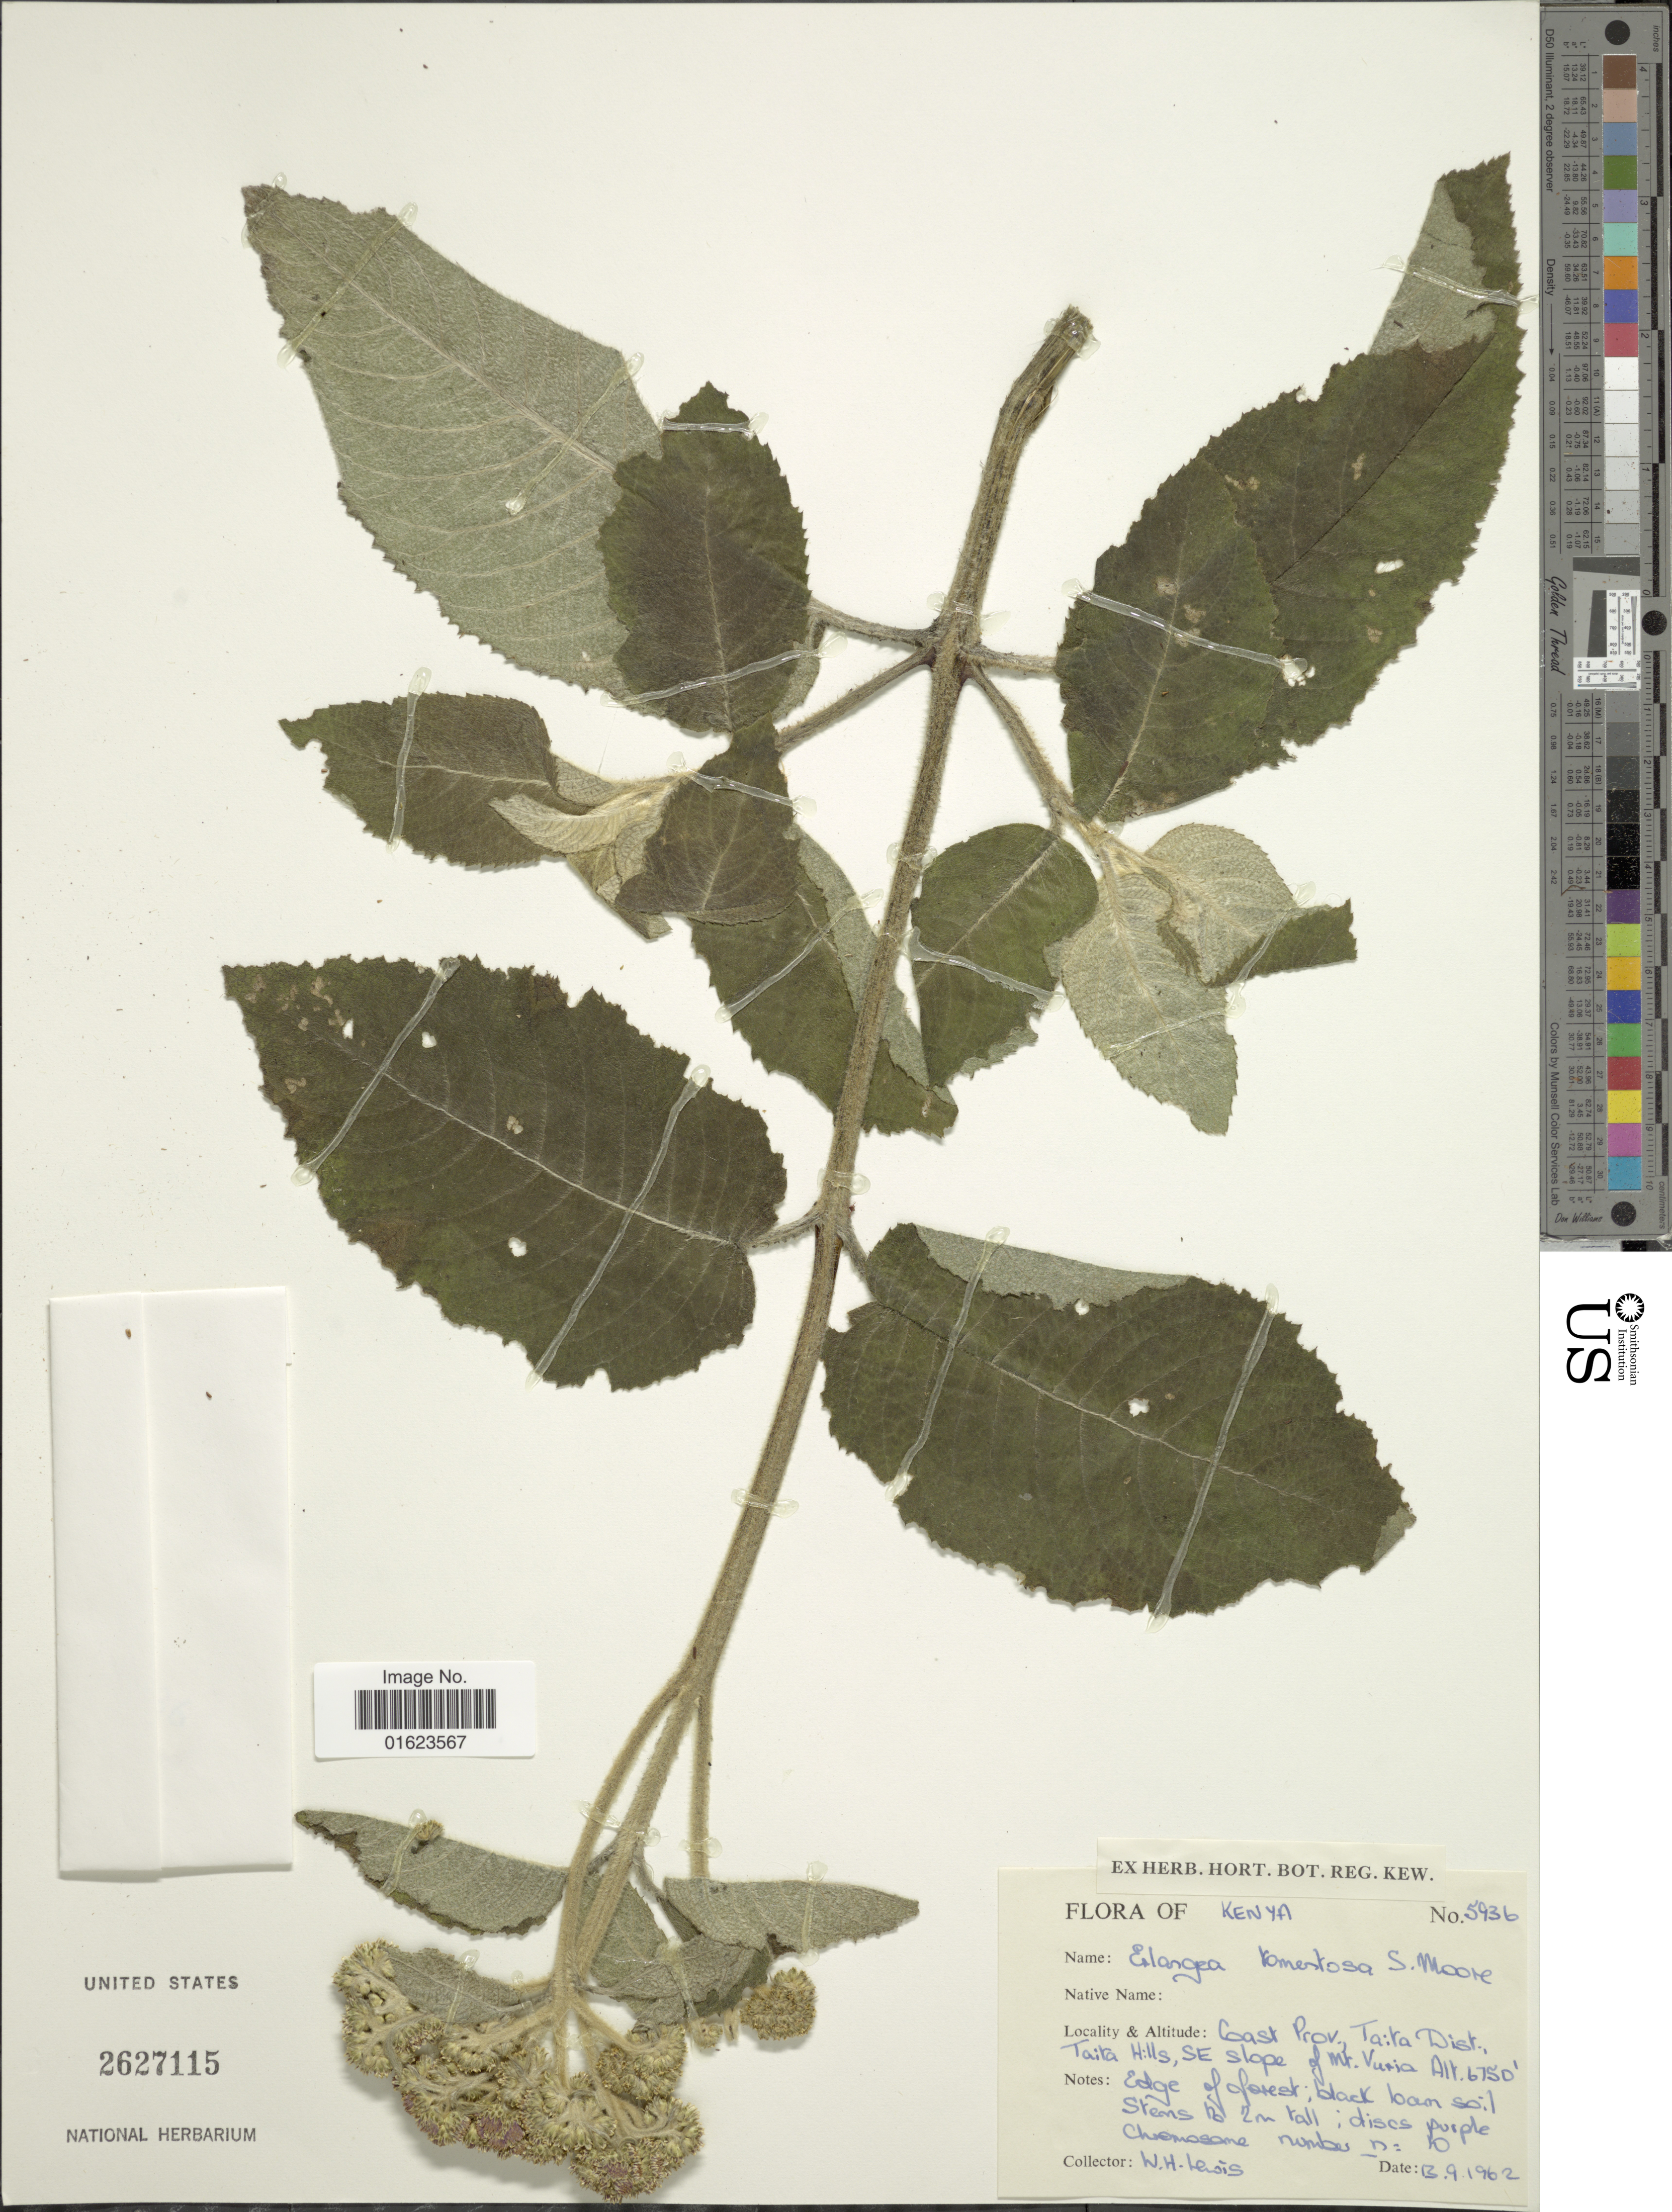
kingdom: Plantae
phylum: Tracheophyta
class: Magnoliopsida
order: Asterales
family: Asteraceae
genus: Bothriocline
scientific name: Bothriocline longipes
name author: (Oliv. & Hiern) N.E. Br.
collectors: W. H. Lewis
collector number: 5936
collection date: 1962-09-13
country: Kenya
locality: Kenya. Coast Prov. Taita Dist., Taita Hills, SE slope of Mt.Kuria.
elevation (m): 2057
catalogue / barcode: US 2627115